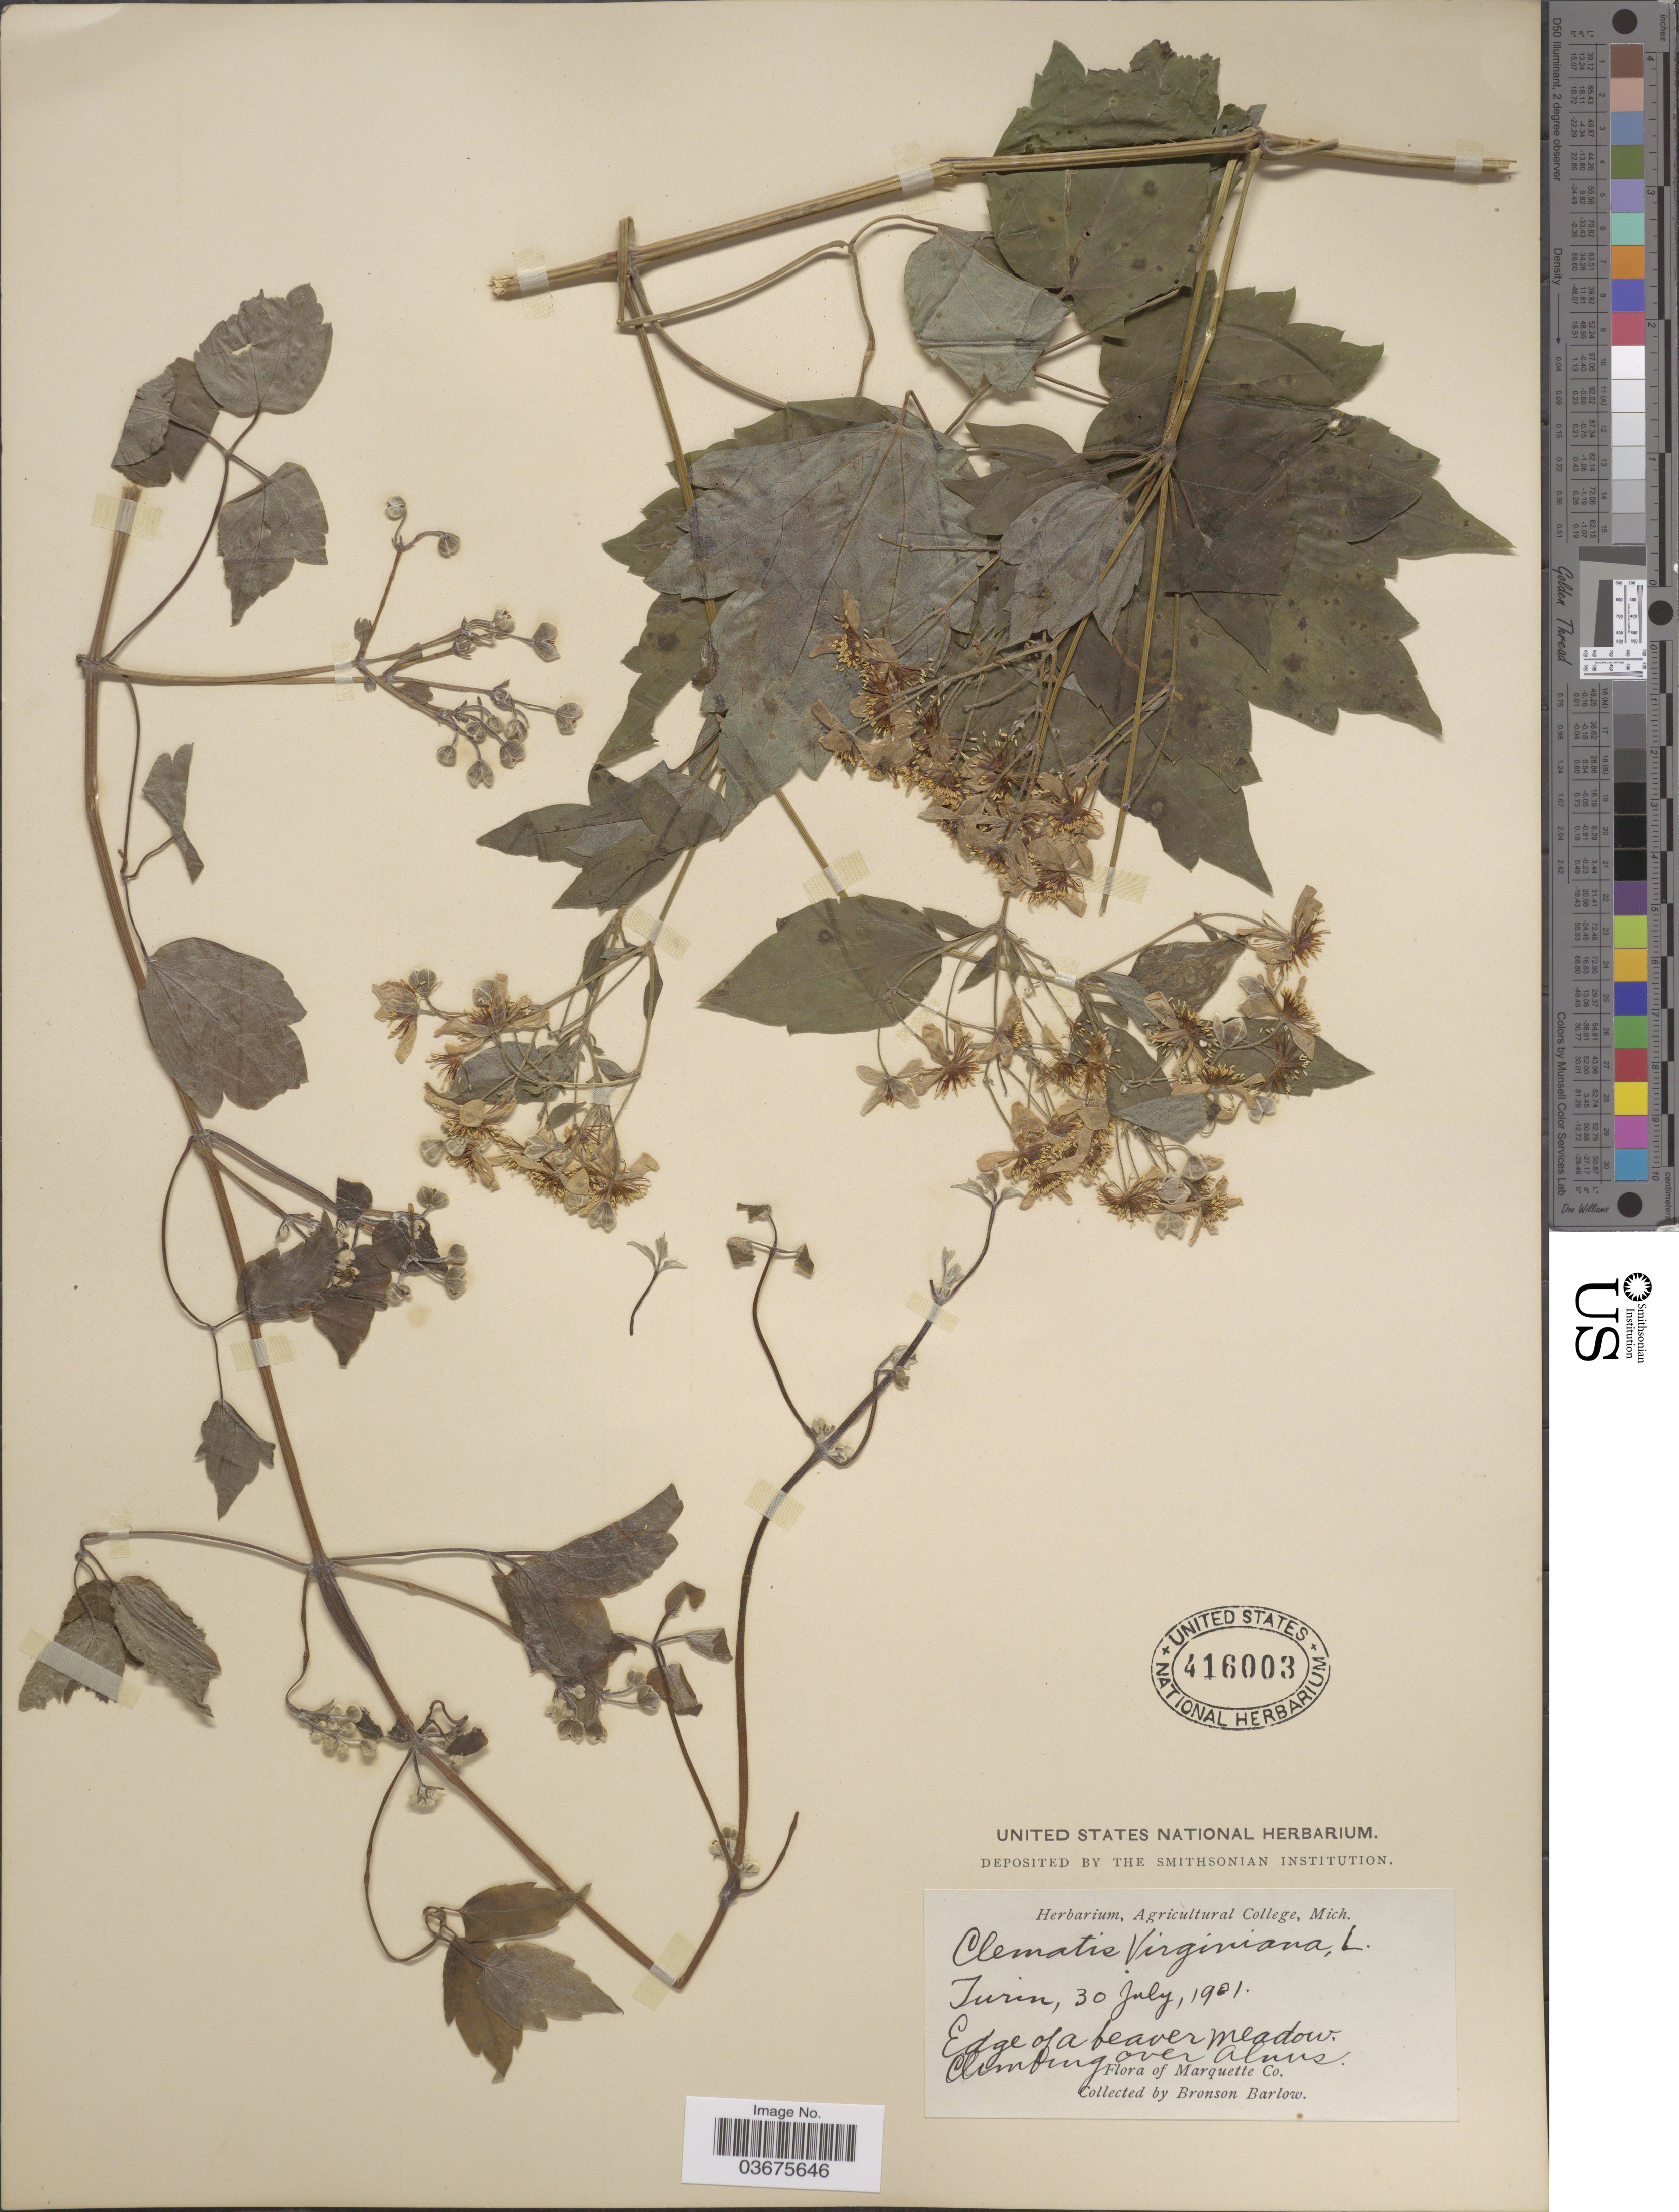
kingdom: Plantae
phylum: Tracheophyta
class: Magnoliopsida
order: Ranunculales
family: Ranunculaceae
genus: Clematis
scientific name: Clematis virginiana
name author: L.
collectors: Barlow, B.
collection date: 1901-07-30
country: United States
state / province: Michigan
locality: Turin. Marquette Co.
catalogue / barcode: US 416003